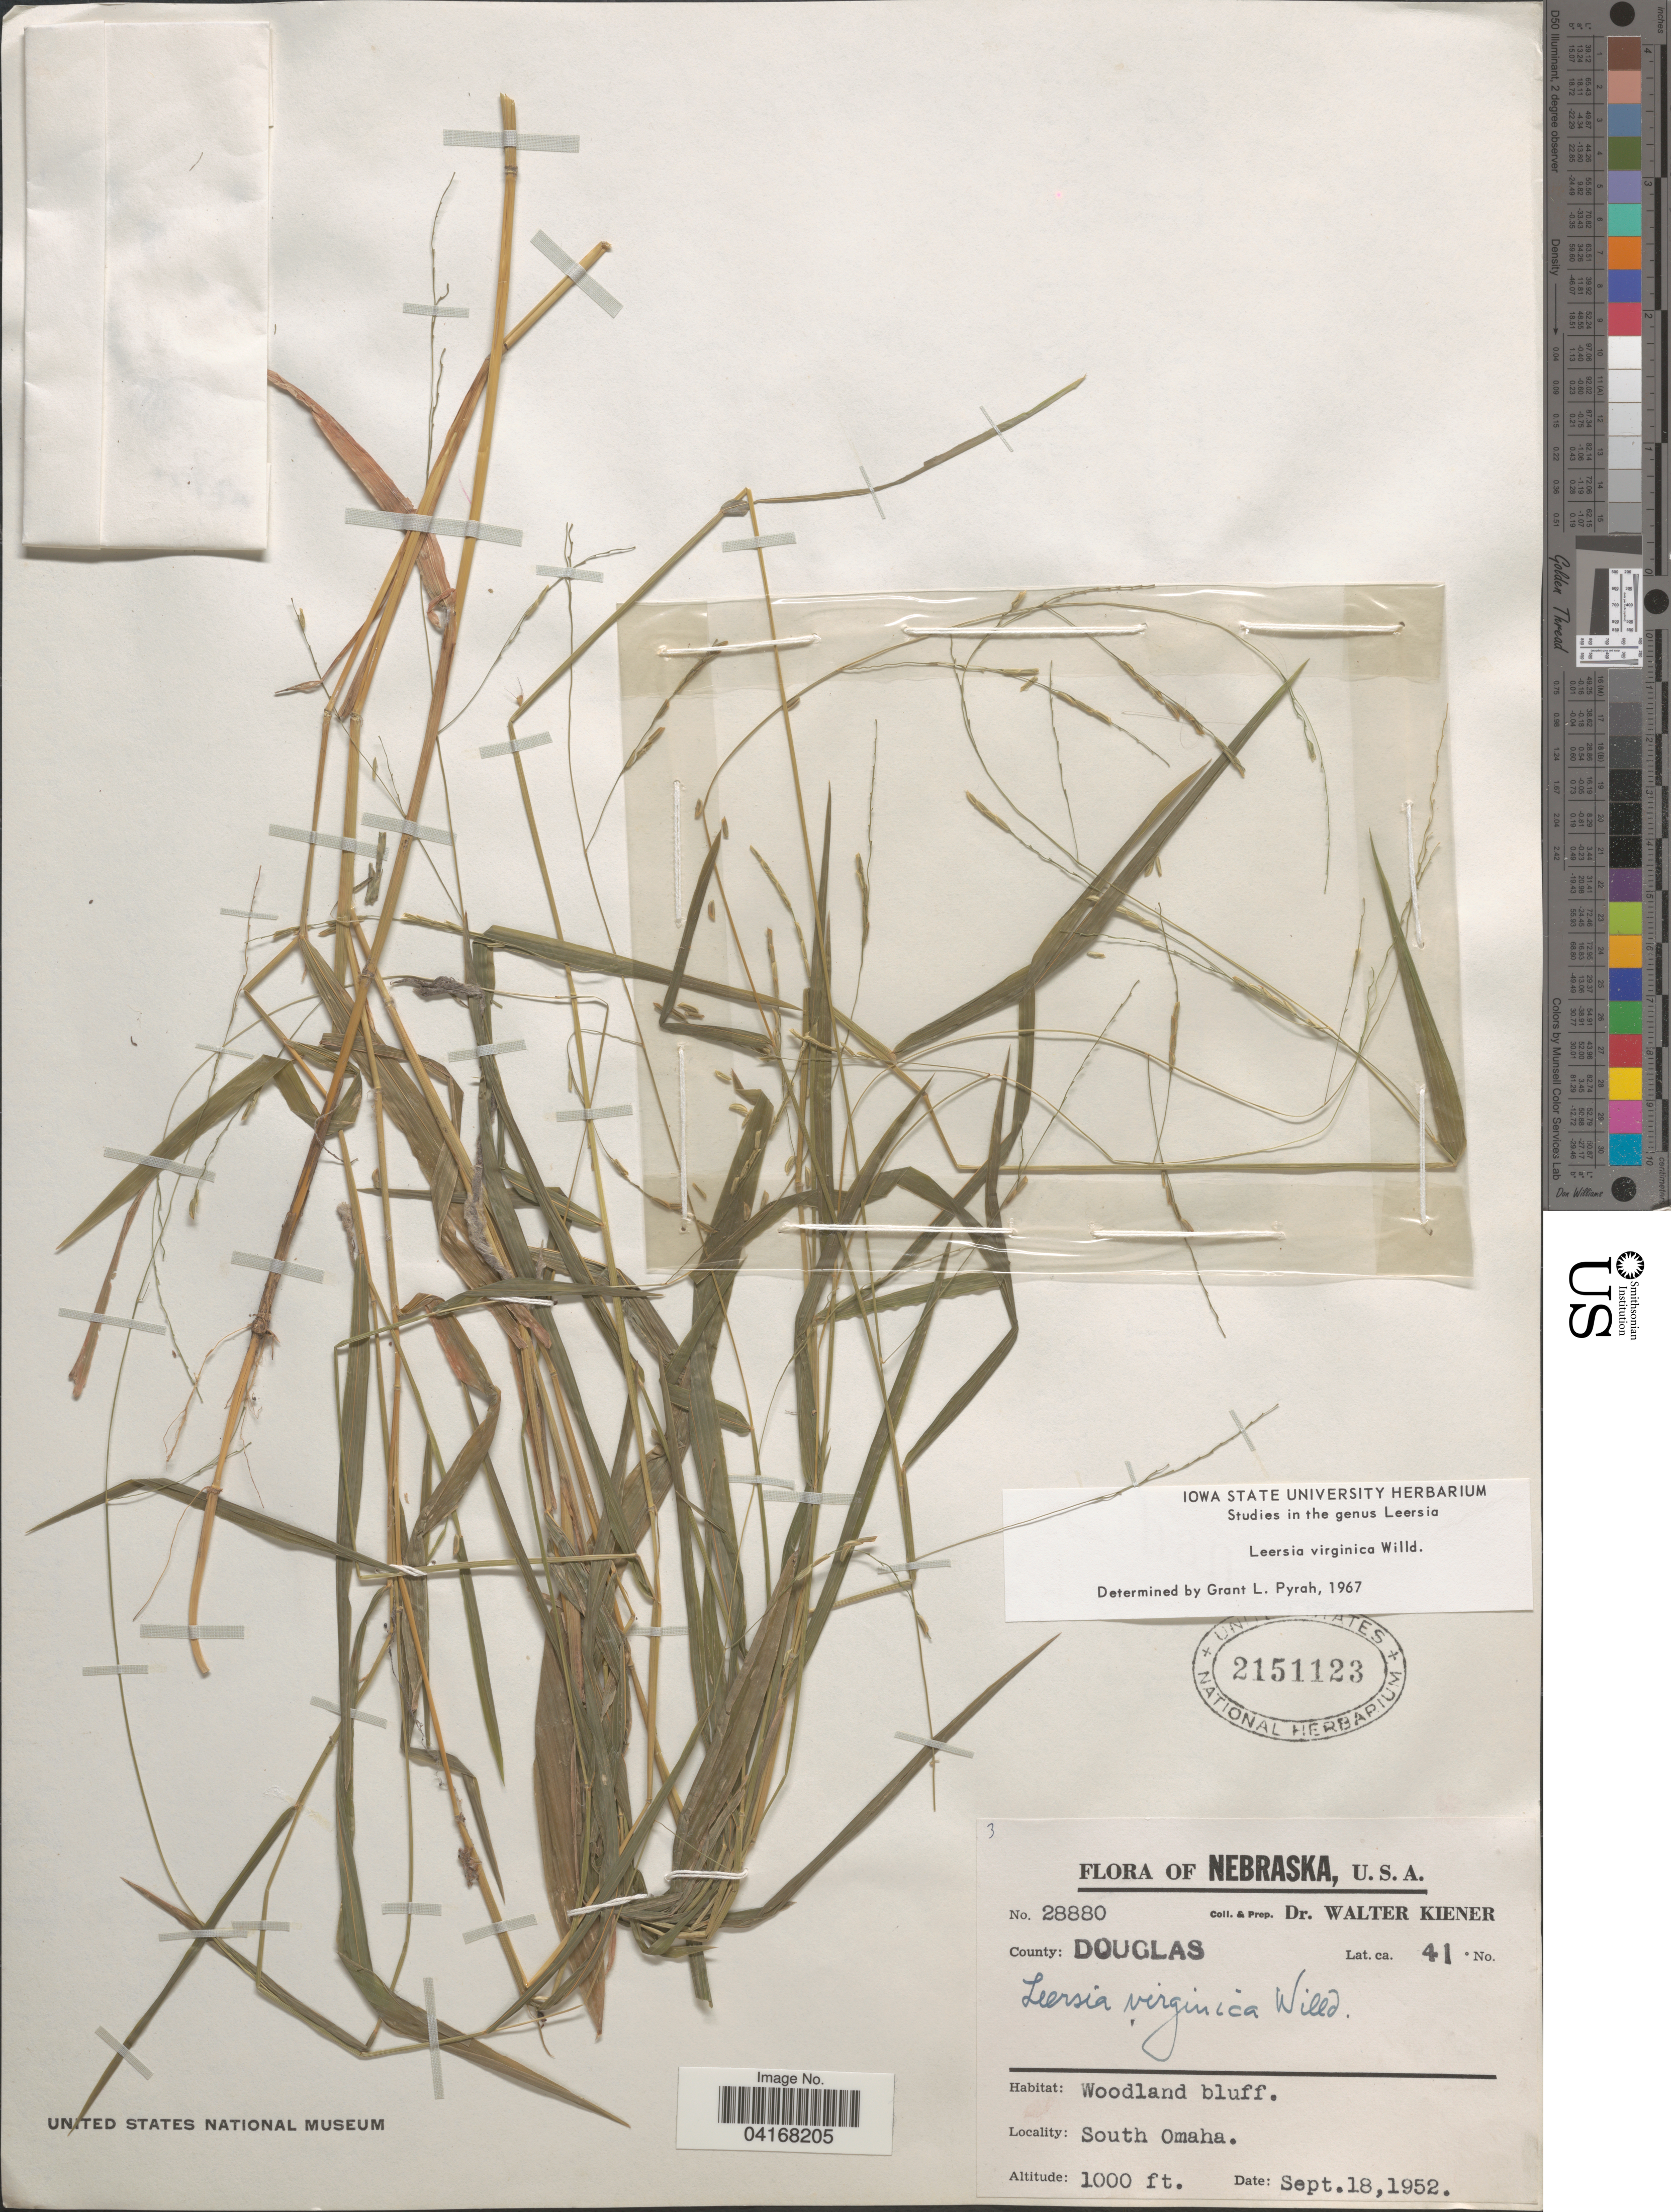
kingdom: Plantae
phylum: Tracheophyta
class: Liliopsida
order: Poales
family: Poaceae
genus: Leersia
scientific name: Leersia virginica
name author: Willd.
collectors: W. Kiener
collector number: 28880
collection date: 1952-09-18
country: United States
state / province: Nebraska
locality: County: Douglas. South Omaha.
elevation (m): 305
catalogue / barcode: US 2151123